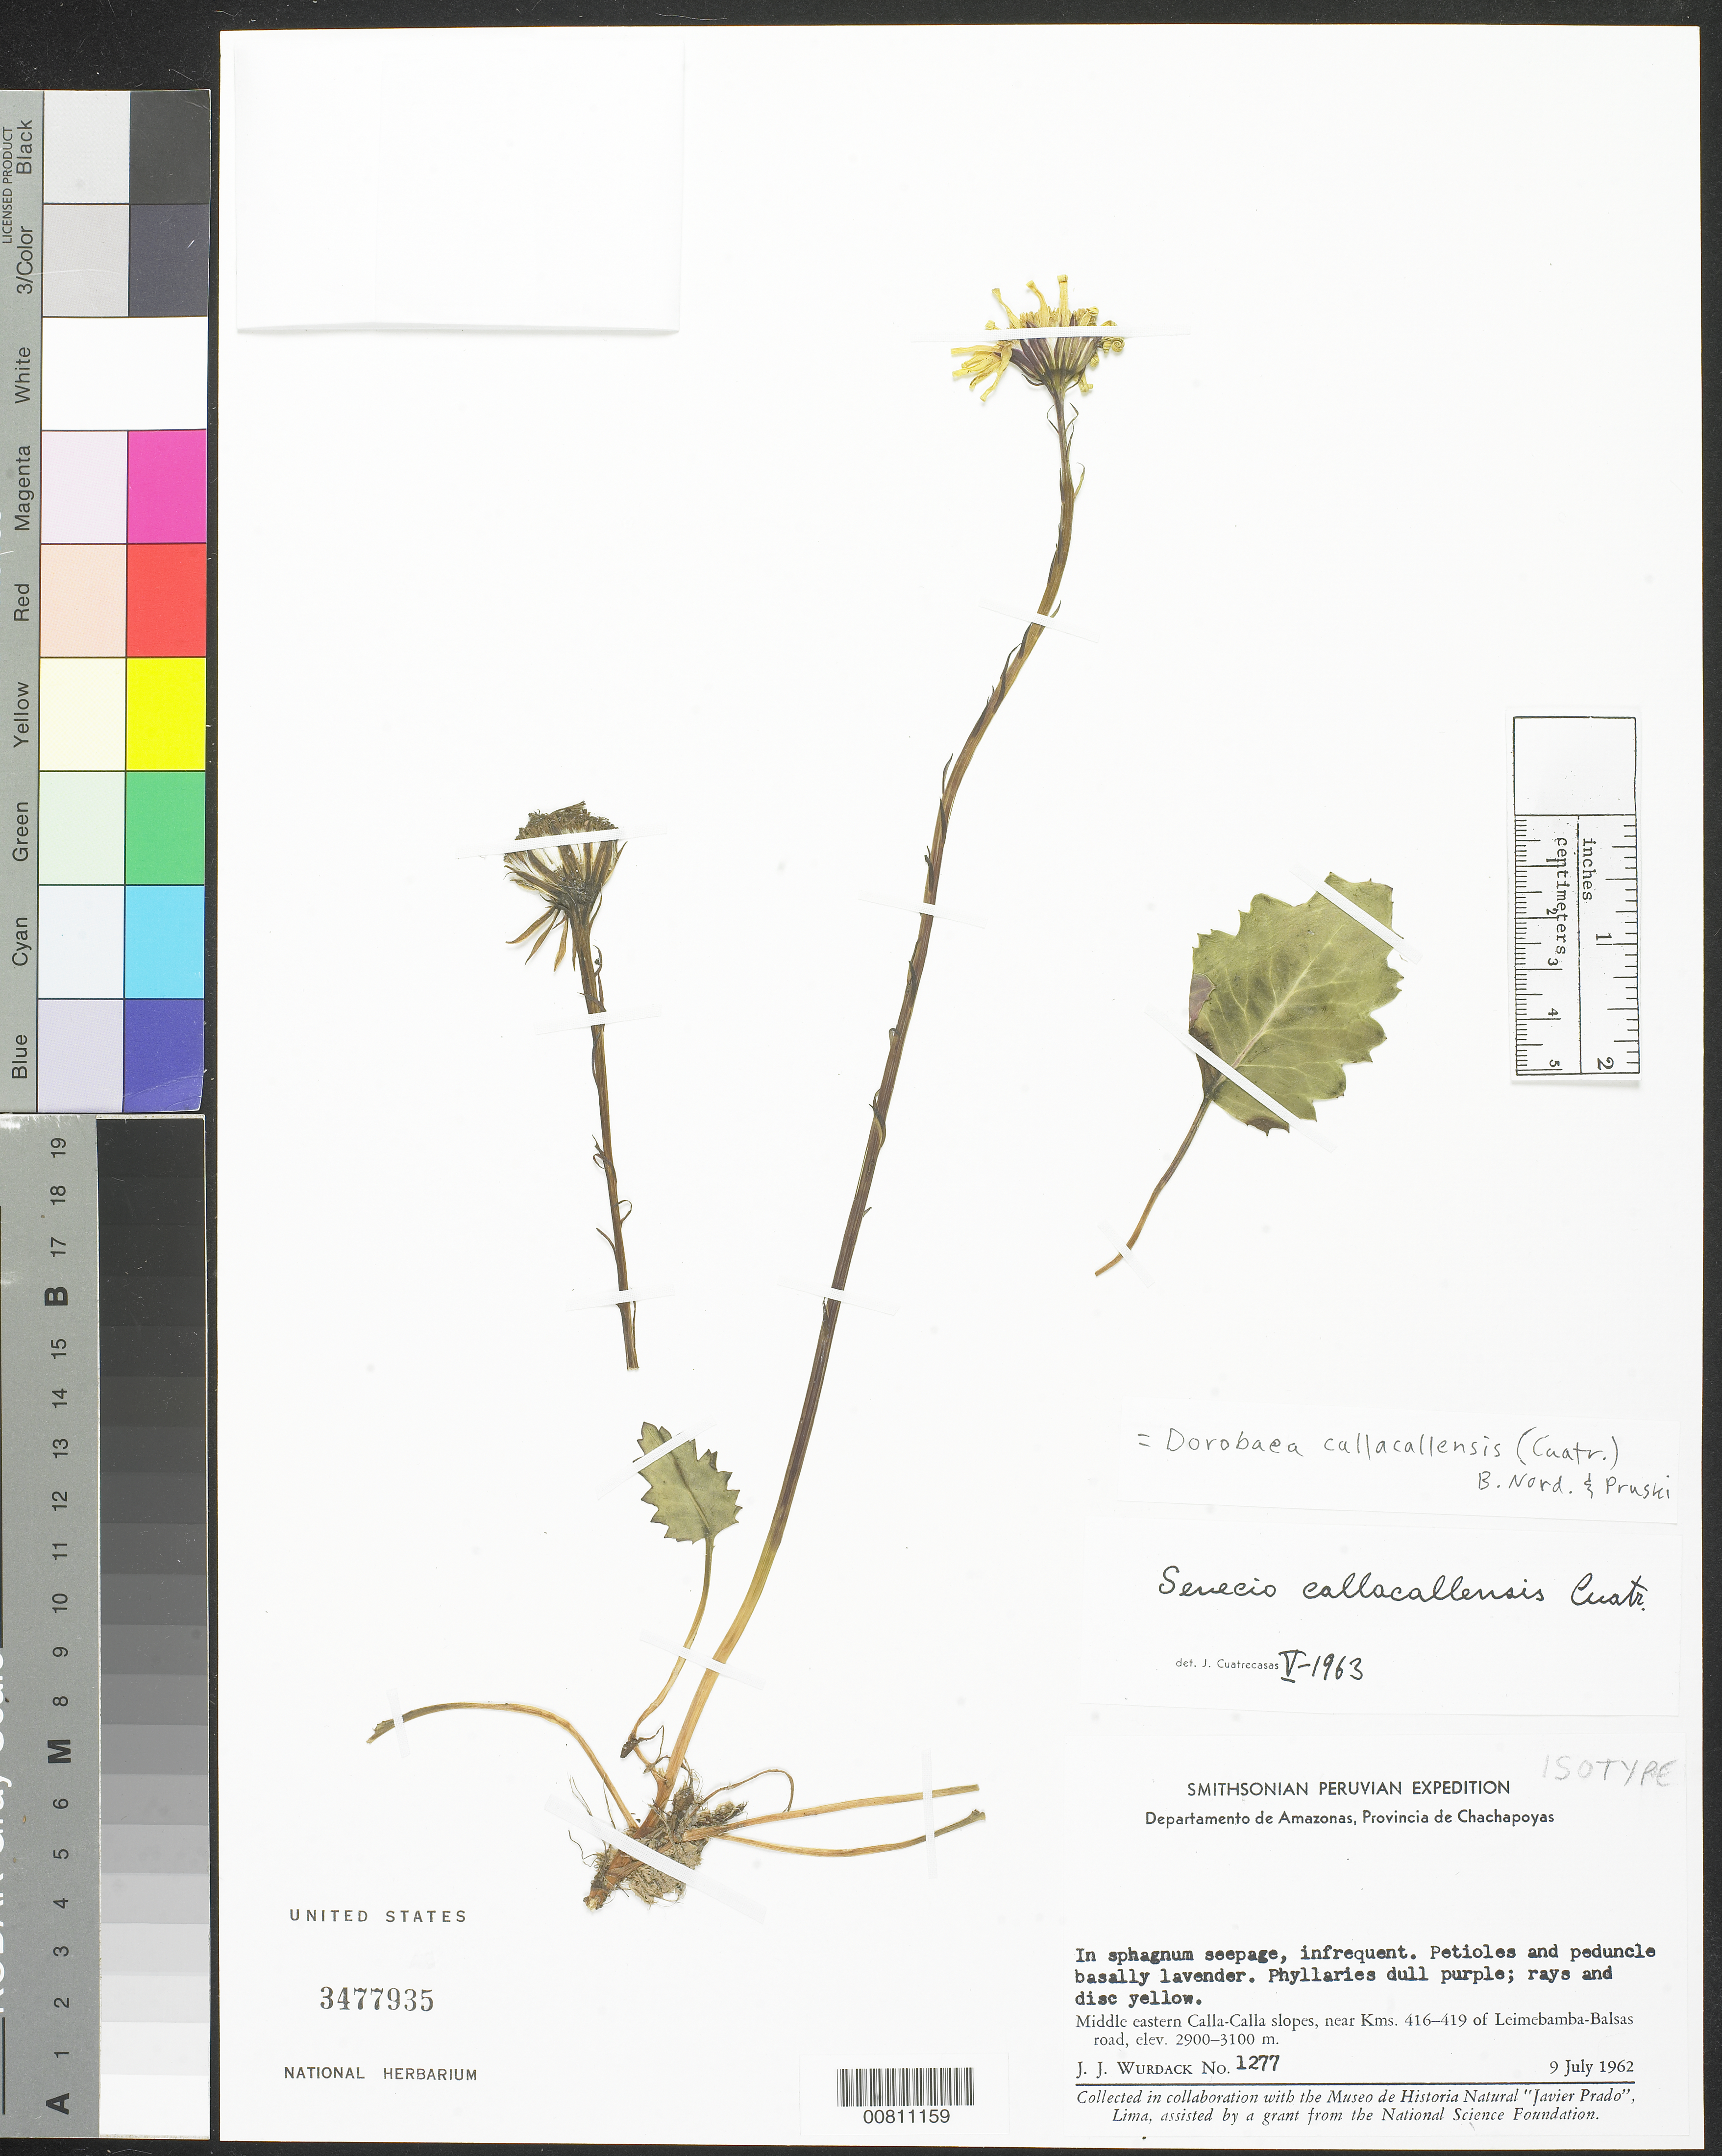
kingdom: Plantae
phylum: Tracheophyta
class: Magnoliopsida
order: Asterales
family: Asteraceae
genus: Senecio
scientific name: Senecio callacallensis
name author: Cuatrec.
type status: Isotype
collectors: J. J. Wurdack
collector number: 1277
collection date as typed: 09 Jul 1962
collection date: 1962-07-09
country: Peru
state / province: Amazonas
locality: Prov. de Chachapoyas. Middle eastern Calla-Calla slopes, near Kms. 411-416 of Leimebamba-Balsas road.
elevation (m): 2900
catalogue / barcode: US 3477935